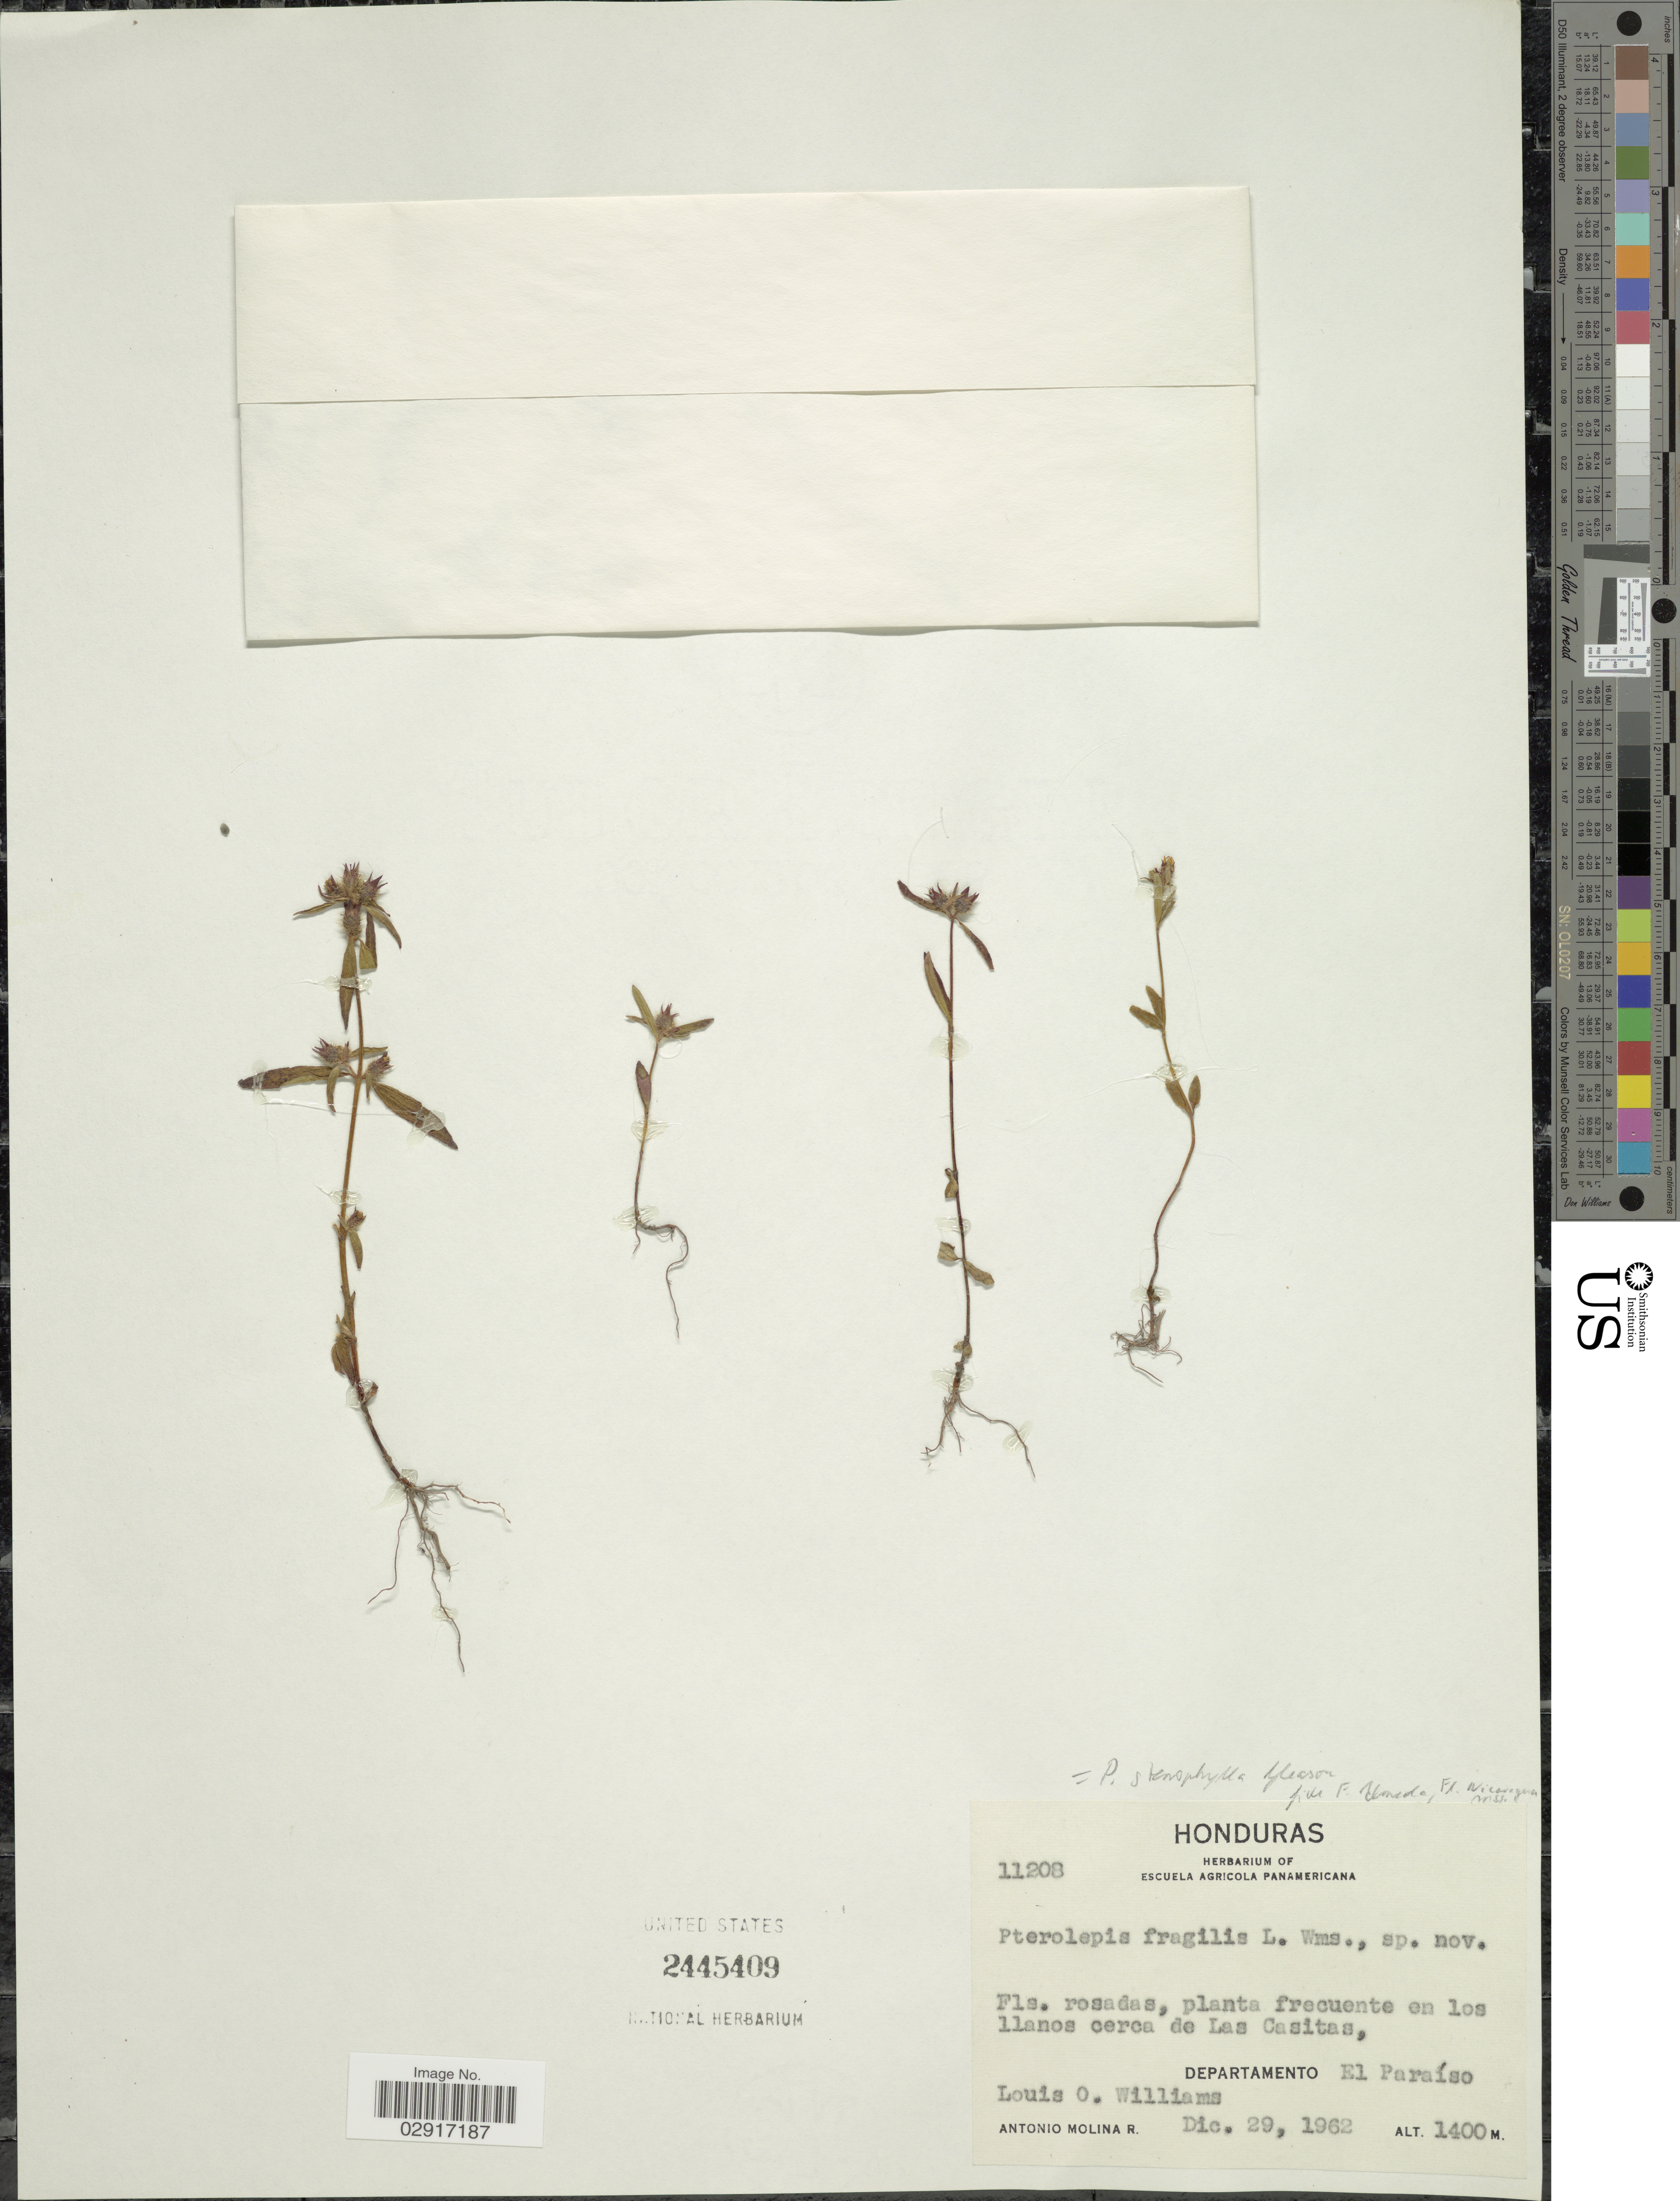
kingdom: Plantae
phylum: Tracheophyta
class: Magnoliopsida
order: Myrtales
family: Melastomataceae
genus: Pterolepis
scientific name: Pterolepis stenophylla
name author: Gleason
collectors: L. O. Williams & A. Molina R.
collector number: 11208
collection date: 1962-12-29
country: Honduras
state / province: El Paraíso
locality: Planta frecuente en los llanos cerca de Las Casitas, Departamento El Paraíso.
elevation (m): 1400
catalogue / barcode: US 2445409